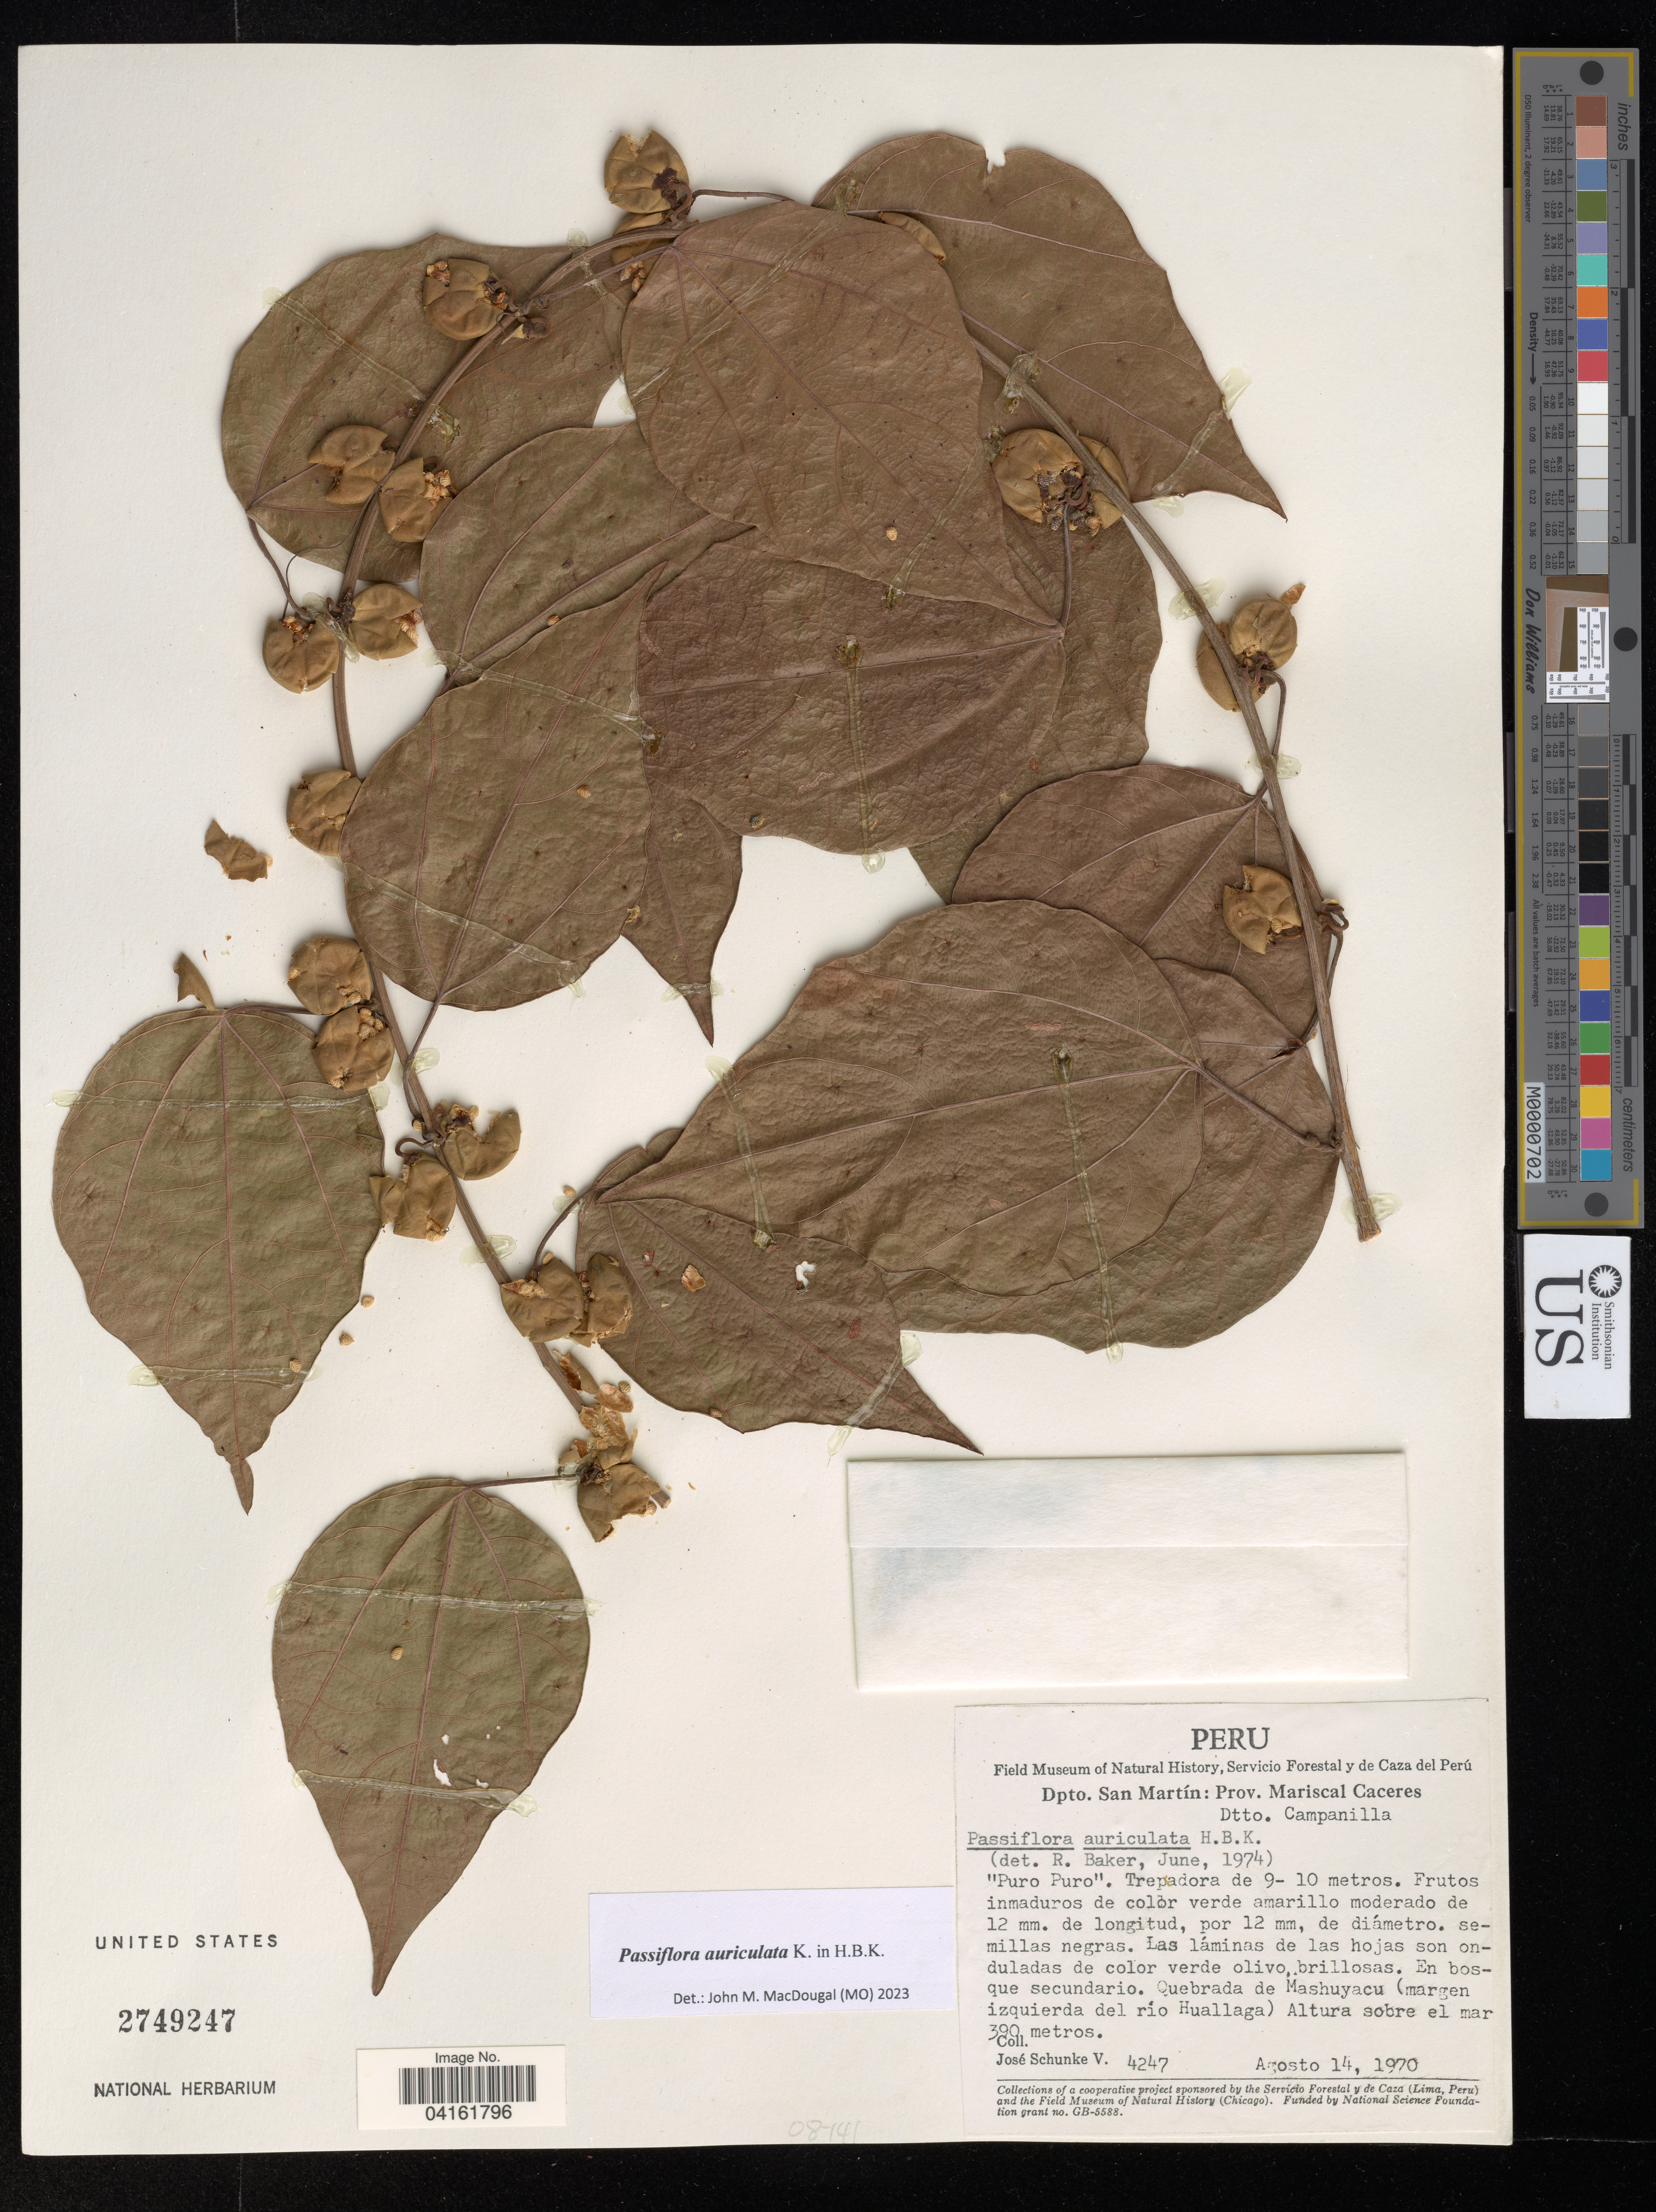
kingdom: Plantae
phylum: Tracheophyta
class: Magnoliopsida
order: Malpighiales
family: Passifloraceae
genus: Passiflora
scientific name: Passiflora auriculata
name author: Kunth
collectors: J. Schunke Vigo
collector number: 4247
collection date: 1970-08-14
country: Peru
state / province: San Martin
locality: Dpto. San Martín: Prov. Mariscal Caceres Dtto. Campanilla. Quebrada de Mashuyacu (margen izquierda del rio Huallaga).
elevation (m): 390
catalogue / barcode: US 2749247